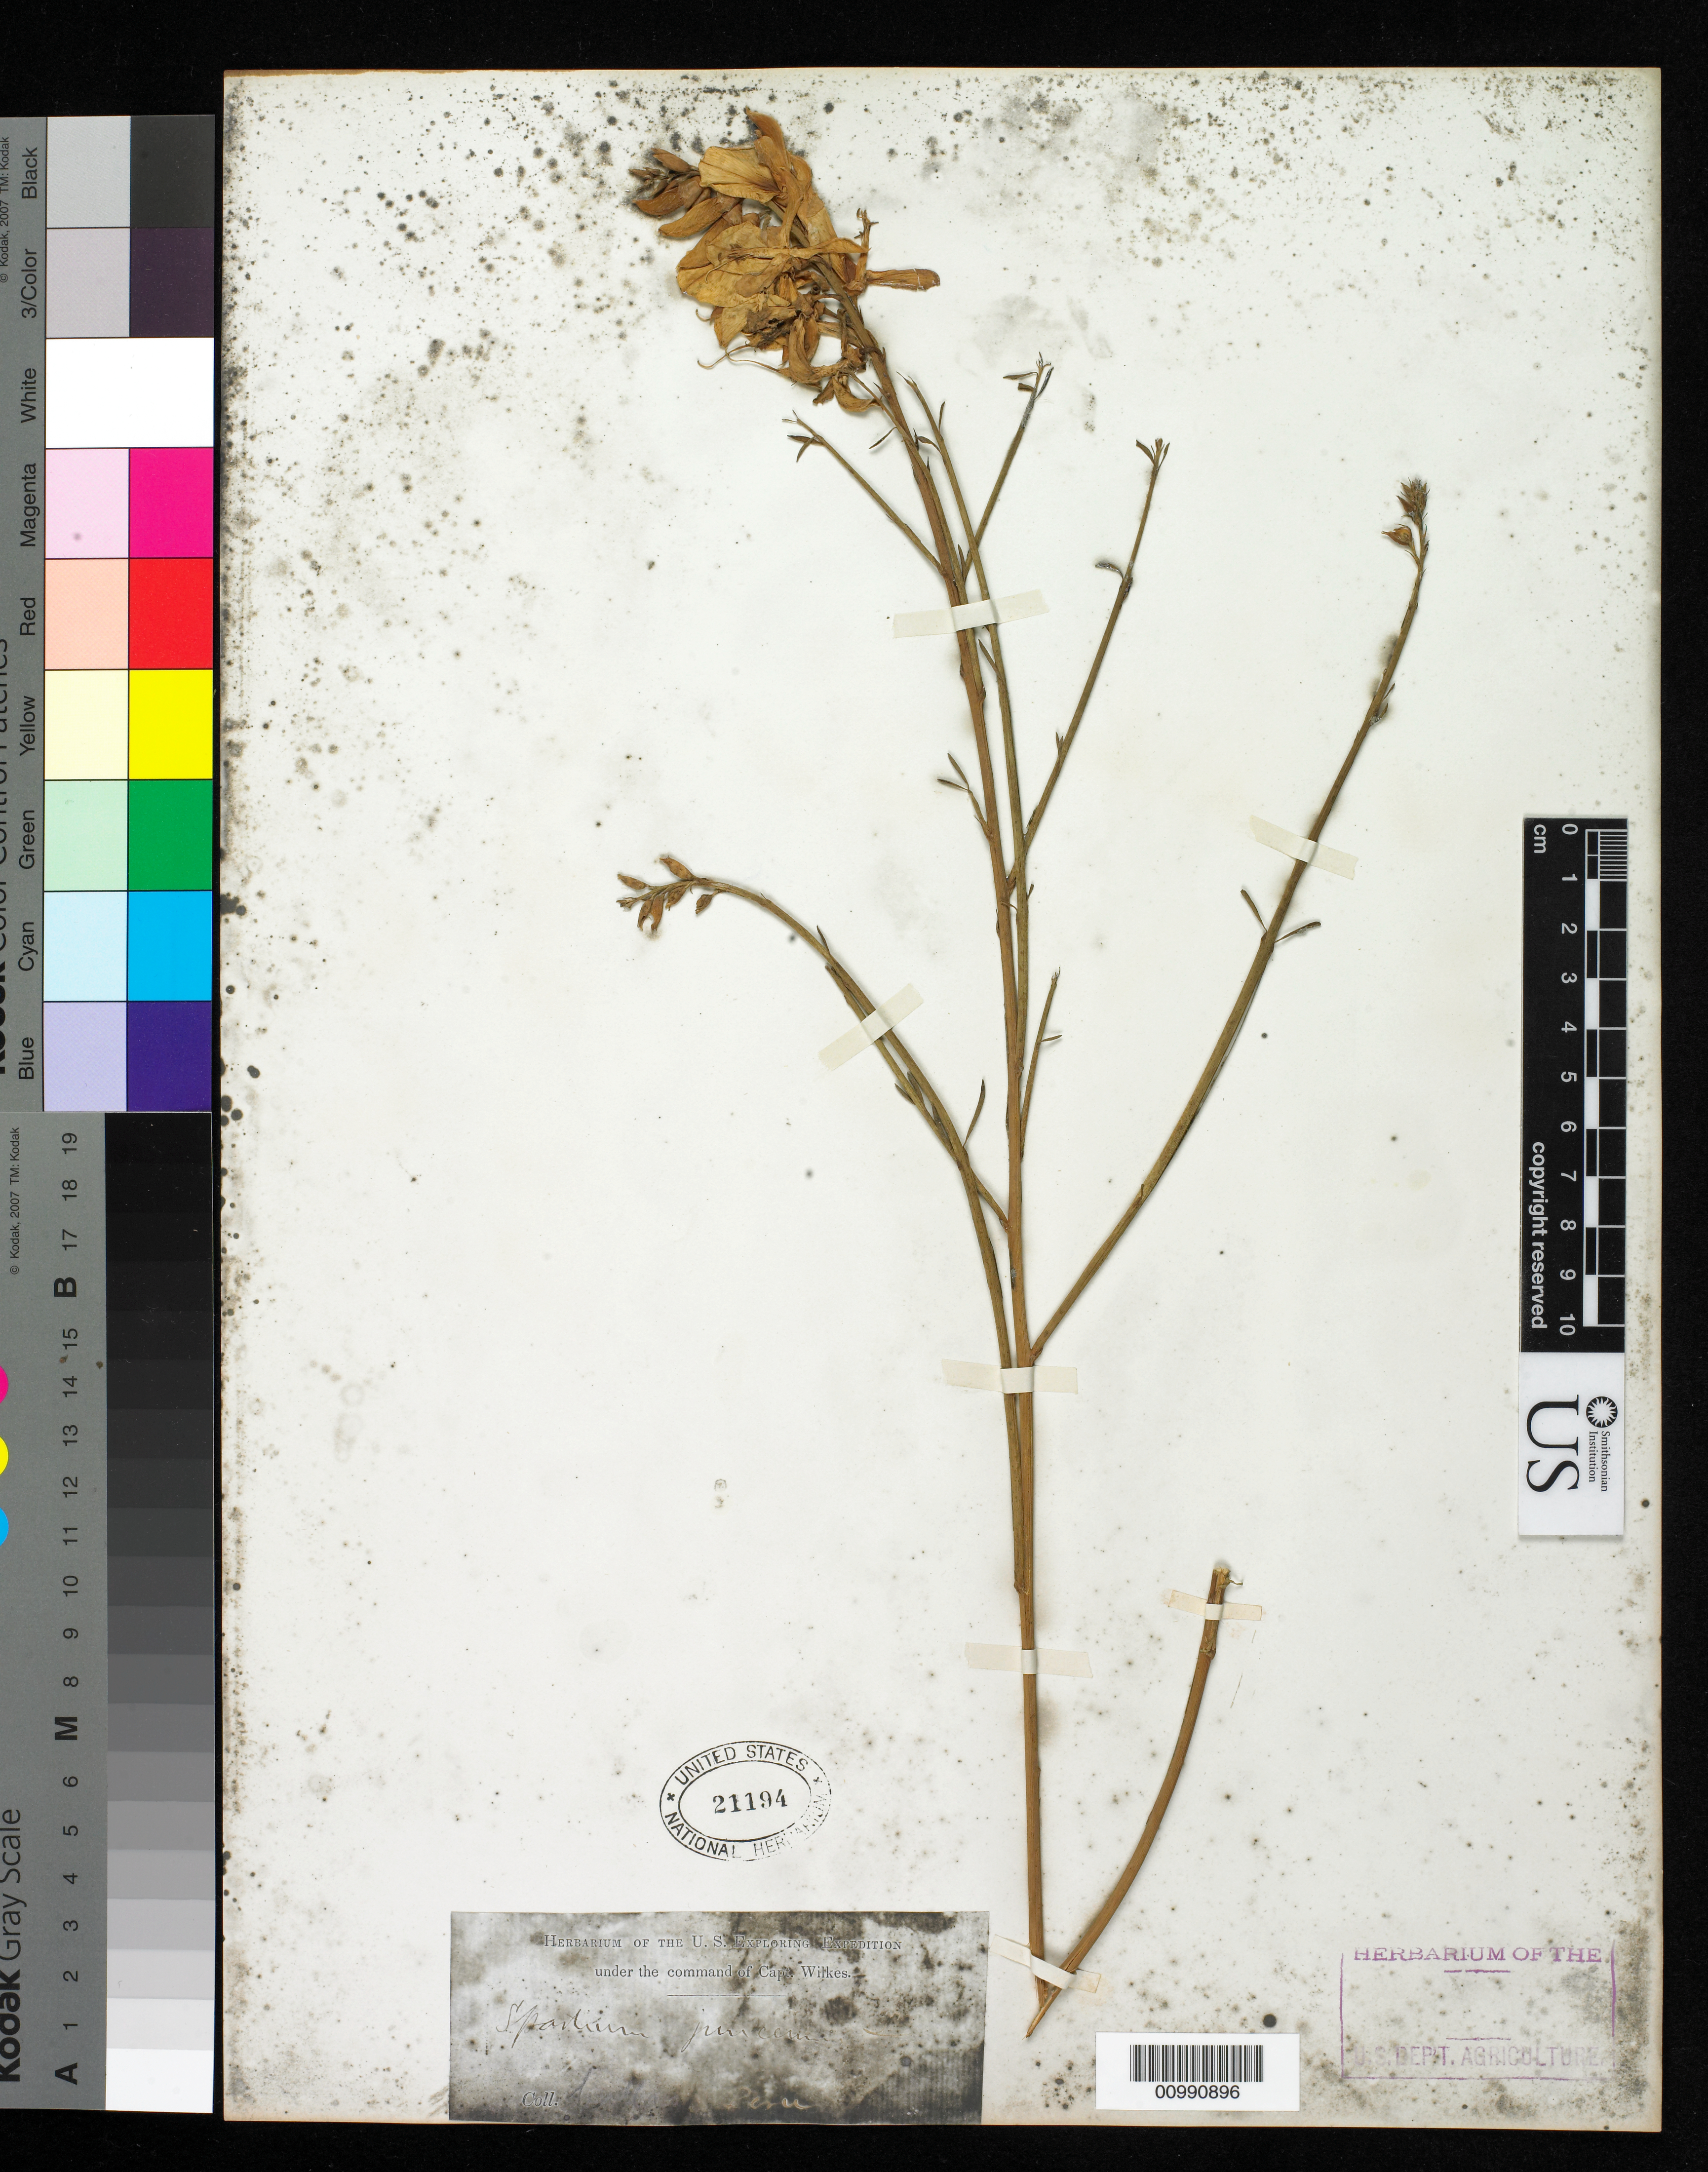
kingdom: Plantae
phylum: Tracheophyta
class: Magnoliopsida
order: Fabales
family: Fabaceae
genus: Spartium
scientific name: Spartium junceum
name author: L.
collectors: Wilkes Explor. Exped.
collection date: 1838/1842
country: Peru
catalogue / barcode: US 21194